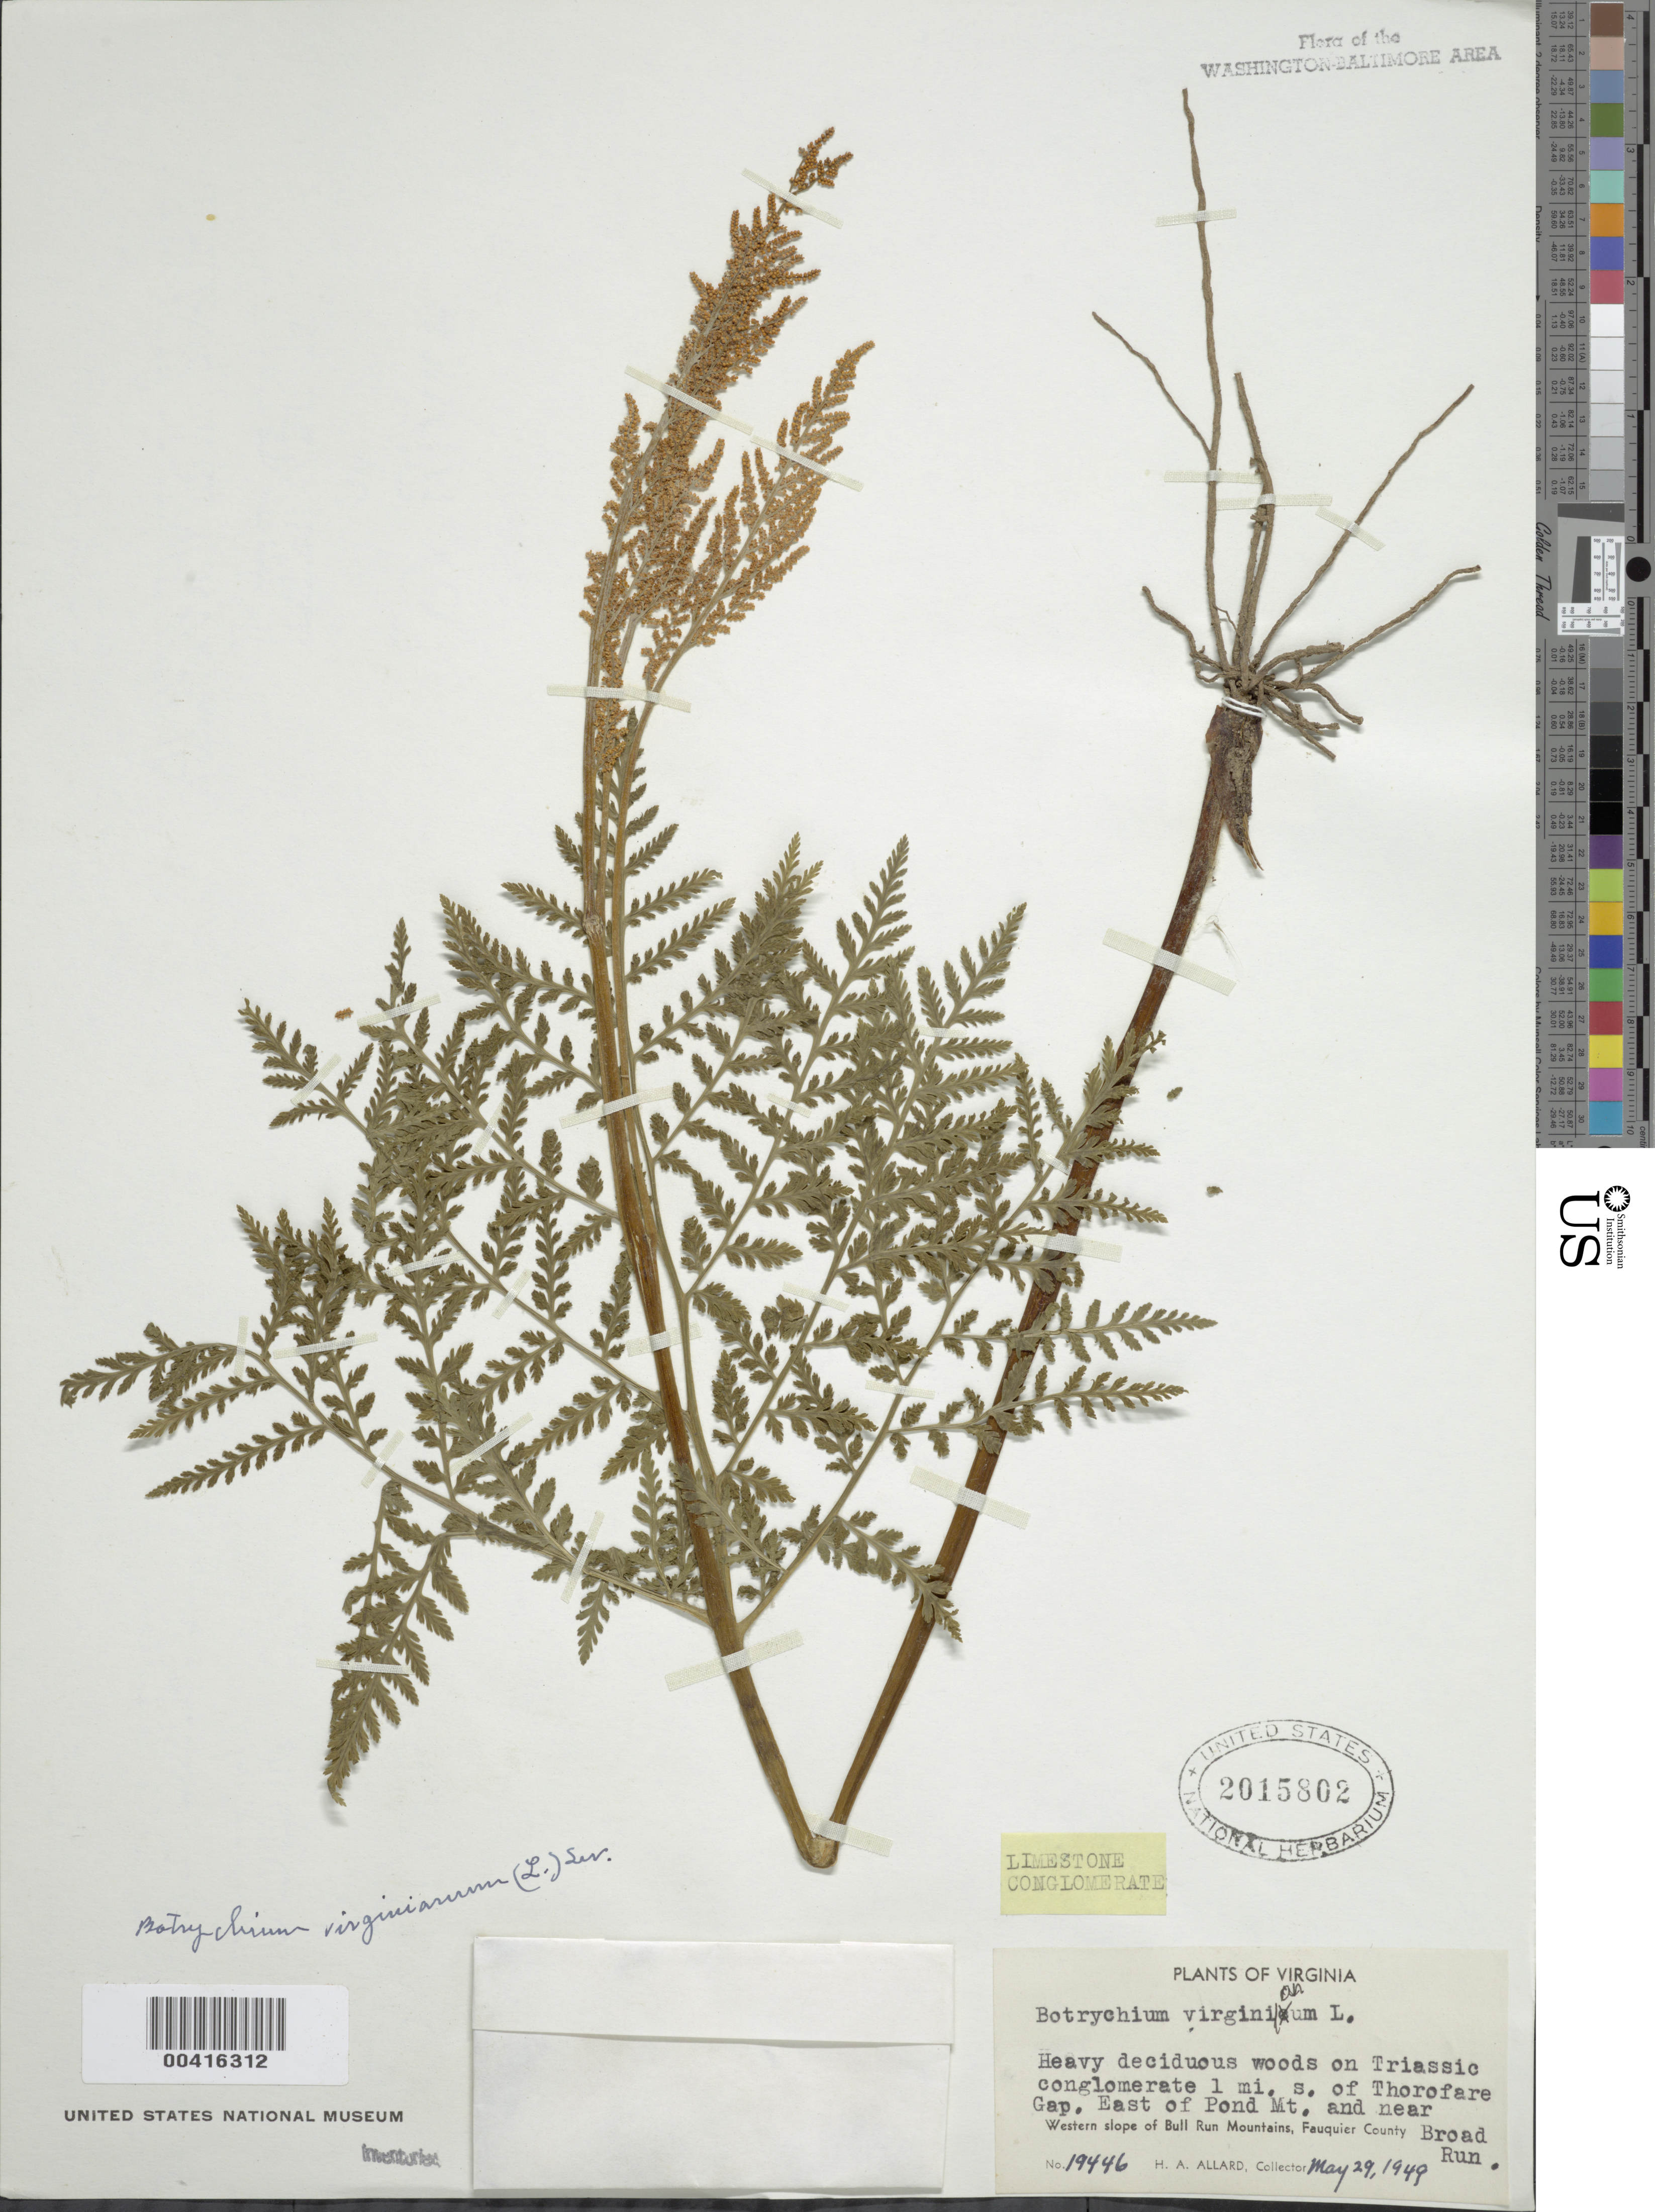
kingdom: Plantae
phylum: Tracheophyta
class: Polypodiopsida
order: Ophioglossales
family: Ophioglossaceae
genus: Botrychium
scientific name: Botrychium virginianum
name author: (L.) Sw.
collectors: H. A. Allard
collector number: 19446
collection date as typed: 29 May 1949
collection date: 1949-05-29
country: United States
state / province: Virginia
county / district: Fauquier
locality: South of Thorofare Gap, east of Pond Mountain and near Broad Run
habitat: Heavy deciduous woods on limestone conglomerate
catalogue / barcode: US 2015802